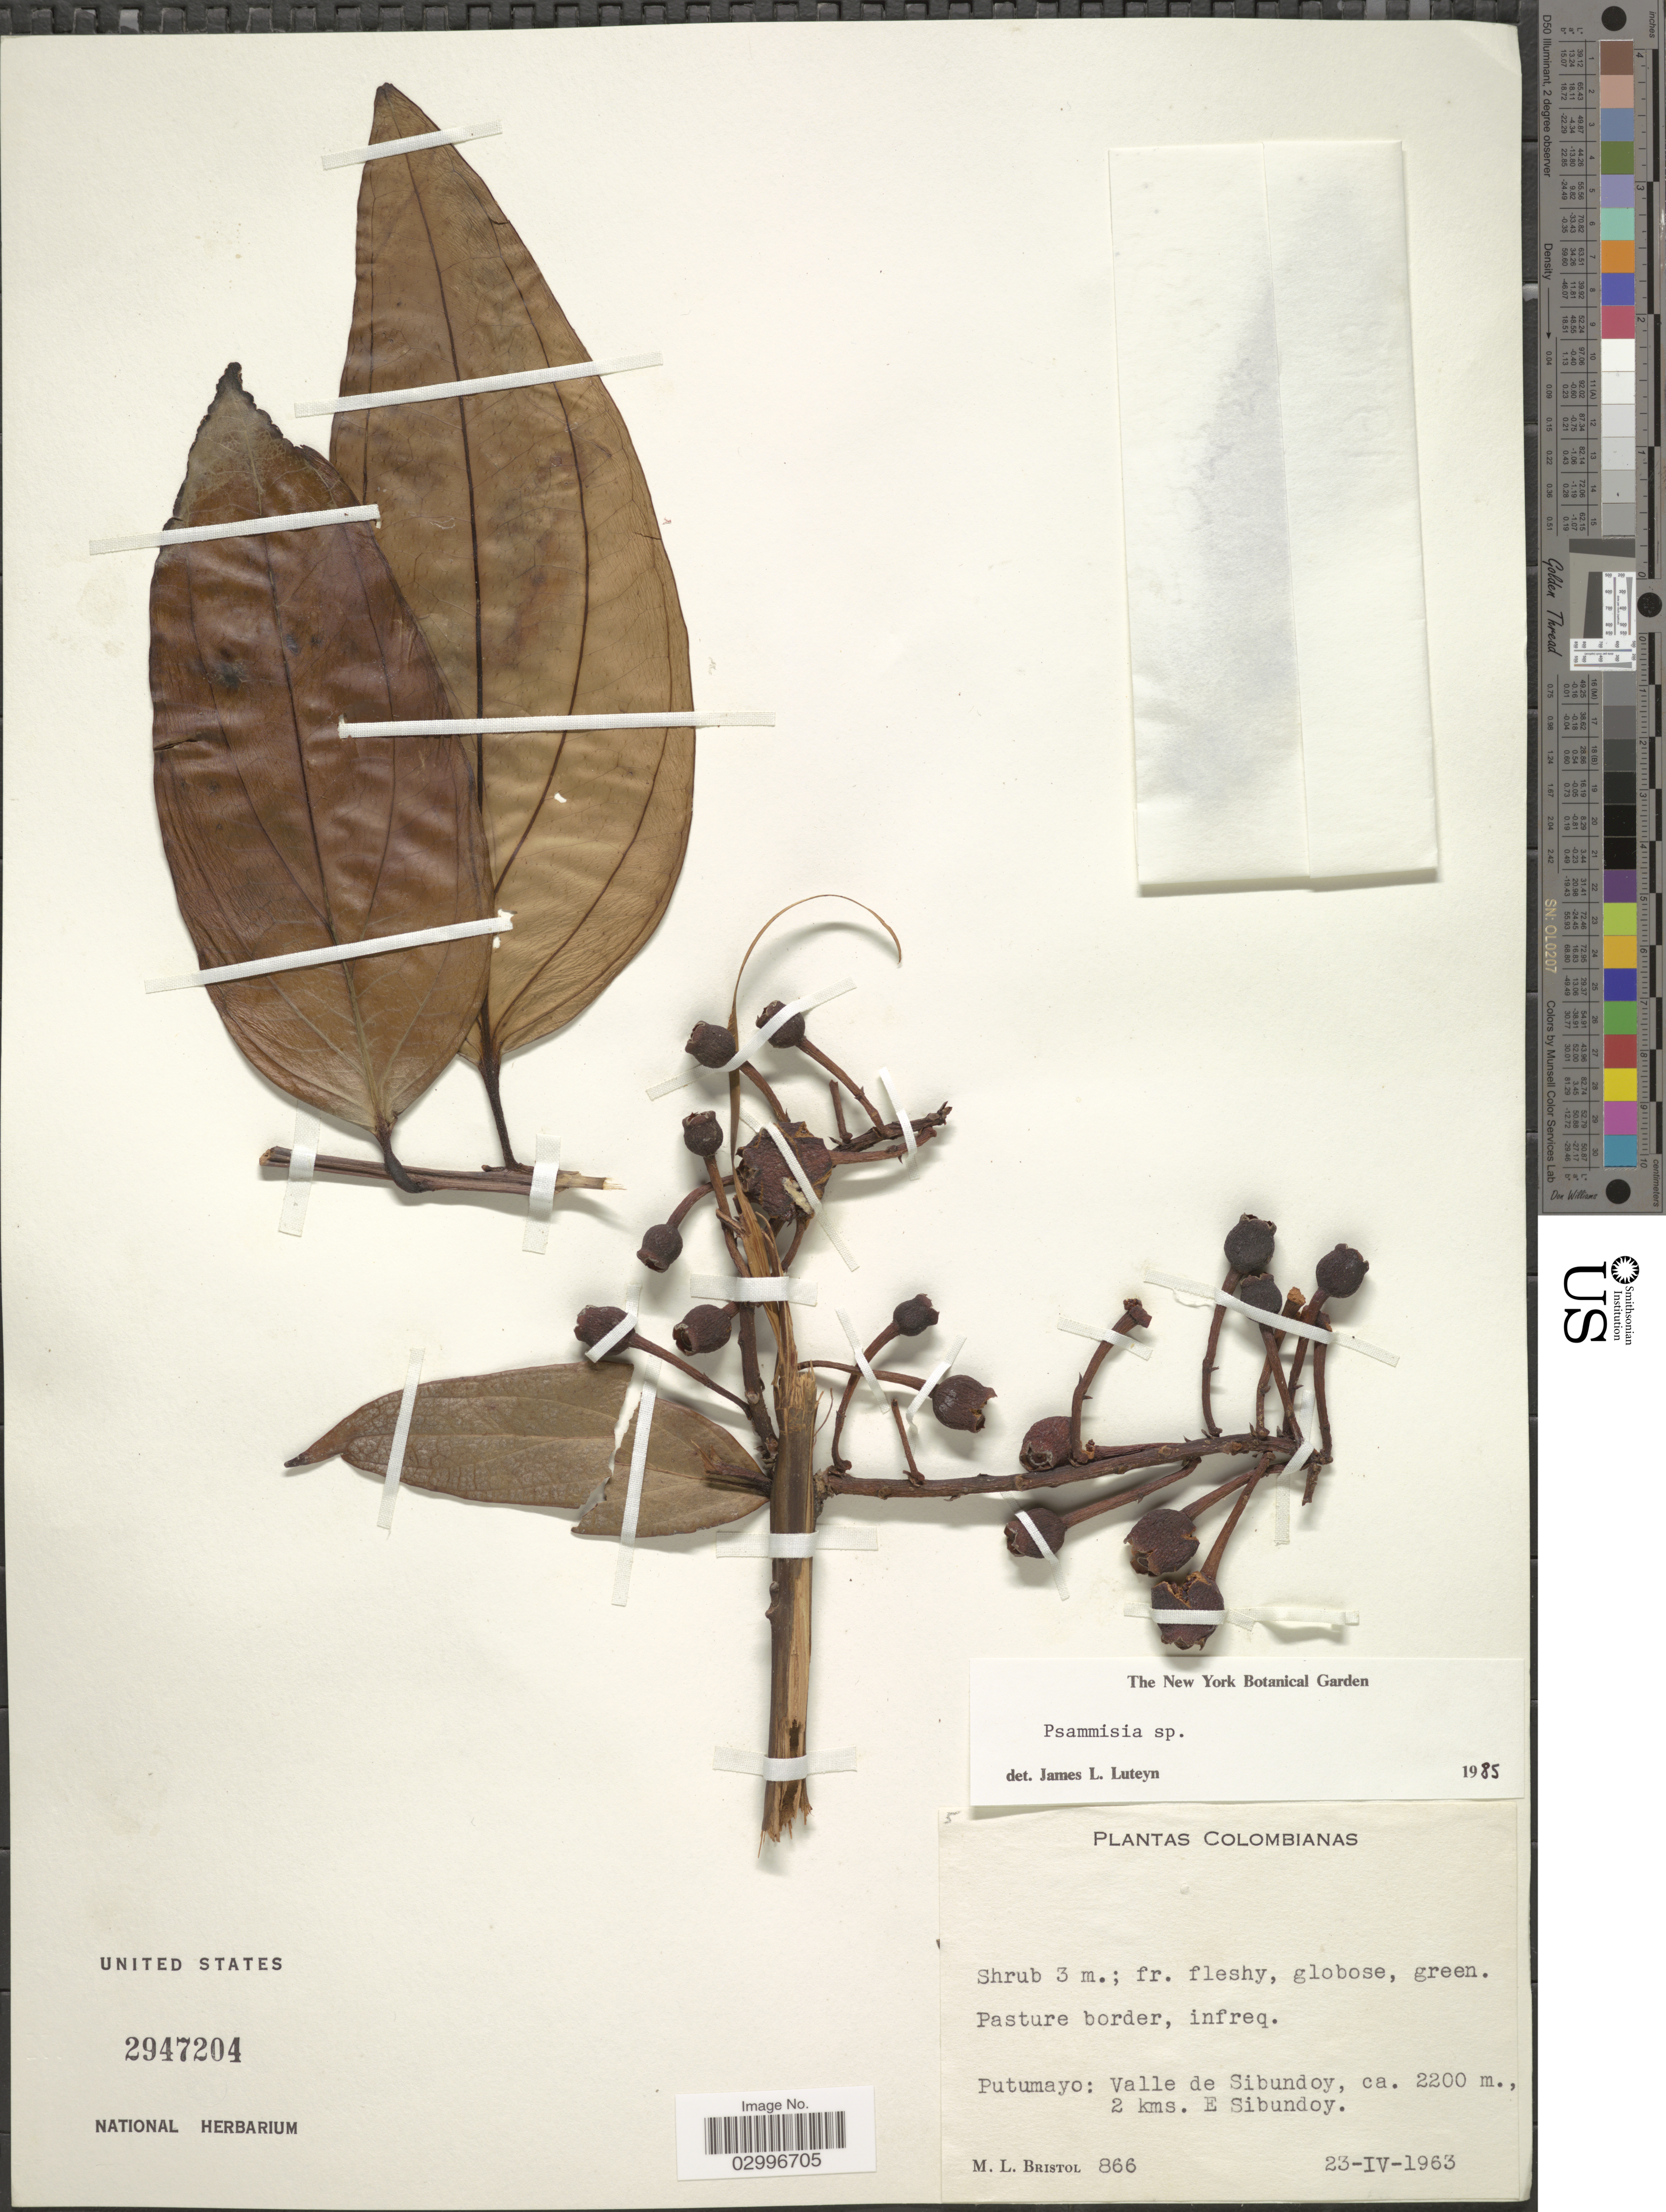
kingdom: Plantae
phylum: Tracheophyta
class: Magnoliopsida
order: Ericales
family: Ericaceae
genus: Psammisia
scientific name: Psammisia sp.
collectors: M. L. Bristol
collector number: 866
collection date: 1963-04-23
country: Colombia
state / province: Putumayo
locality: Valle de Sibundoy, 2 kms. E Sibundoy.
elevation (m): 2200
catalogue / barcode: US 2947204